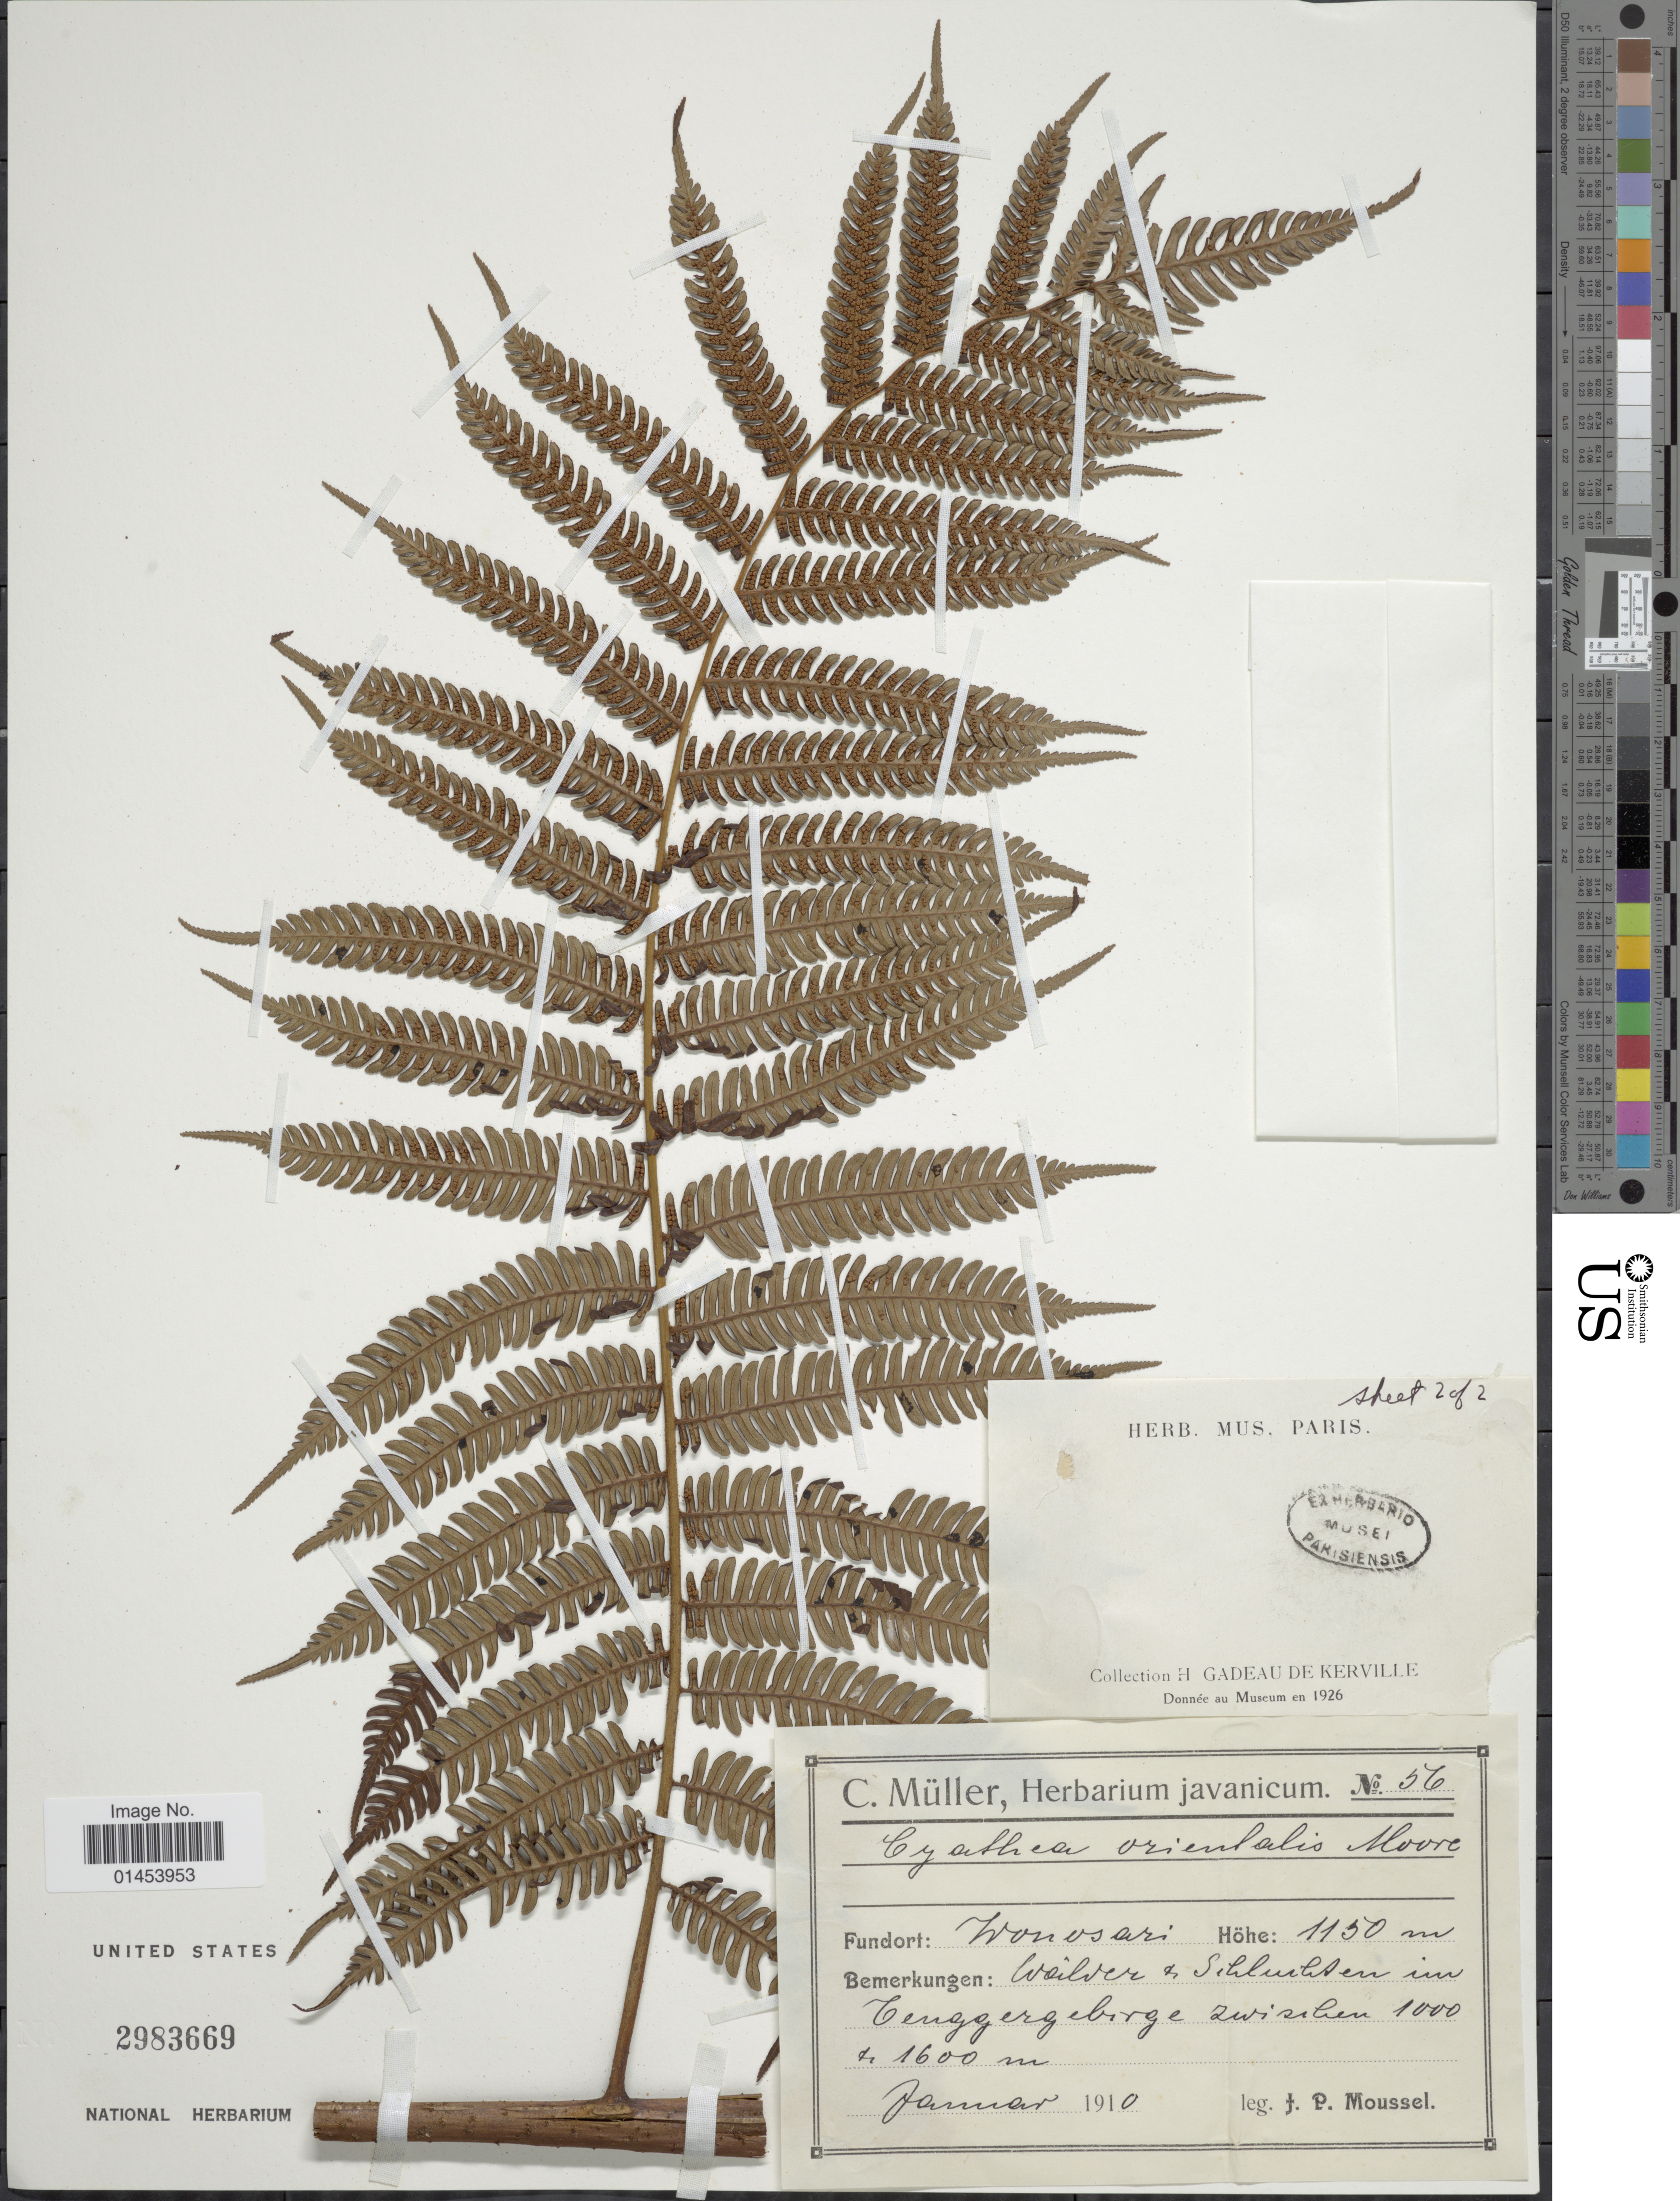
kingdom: Plantae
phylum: Tracheophyta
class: Polypodiopsida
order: Cyatheales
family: Cyatheaceae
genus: Cyathea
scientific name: Cyathea orientalis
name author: (Kunze) Moore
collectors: J. Mousset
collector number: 56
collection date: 1910-01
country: Indonesia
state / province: Java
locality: Wonosari. Wailver & Sihluchten im Tenggergebirge zwischen [interpreted]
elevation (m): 1000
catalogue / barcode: US 2983669